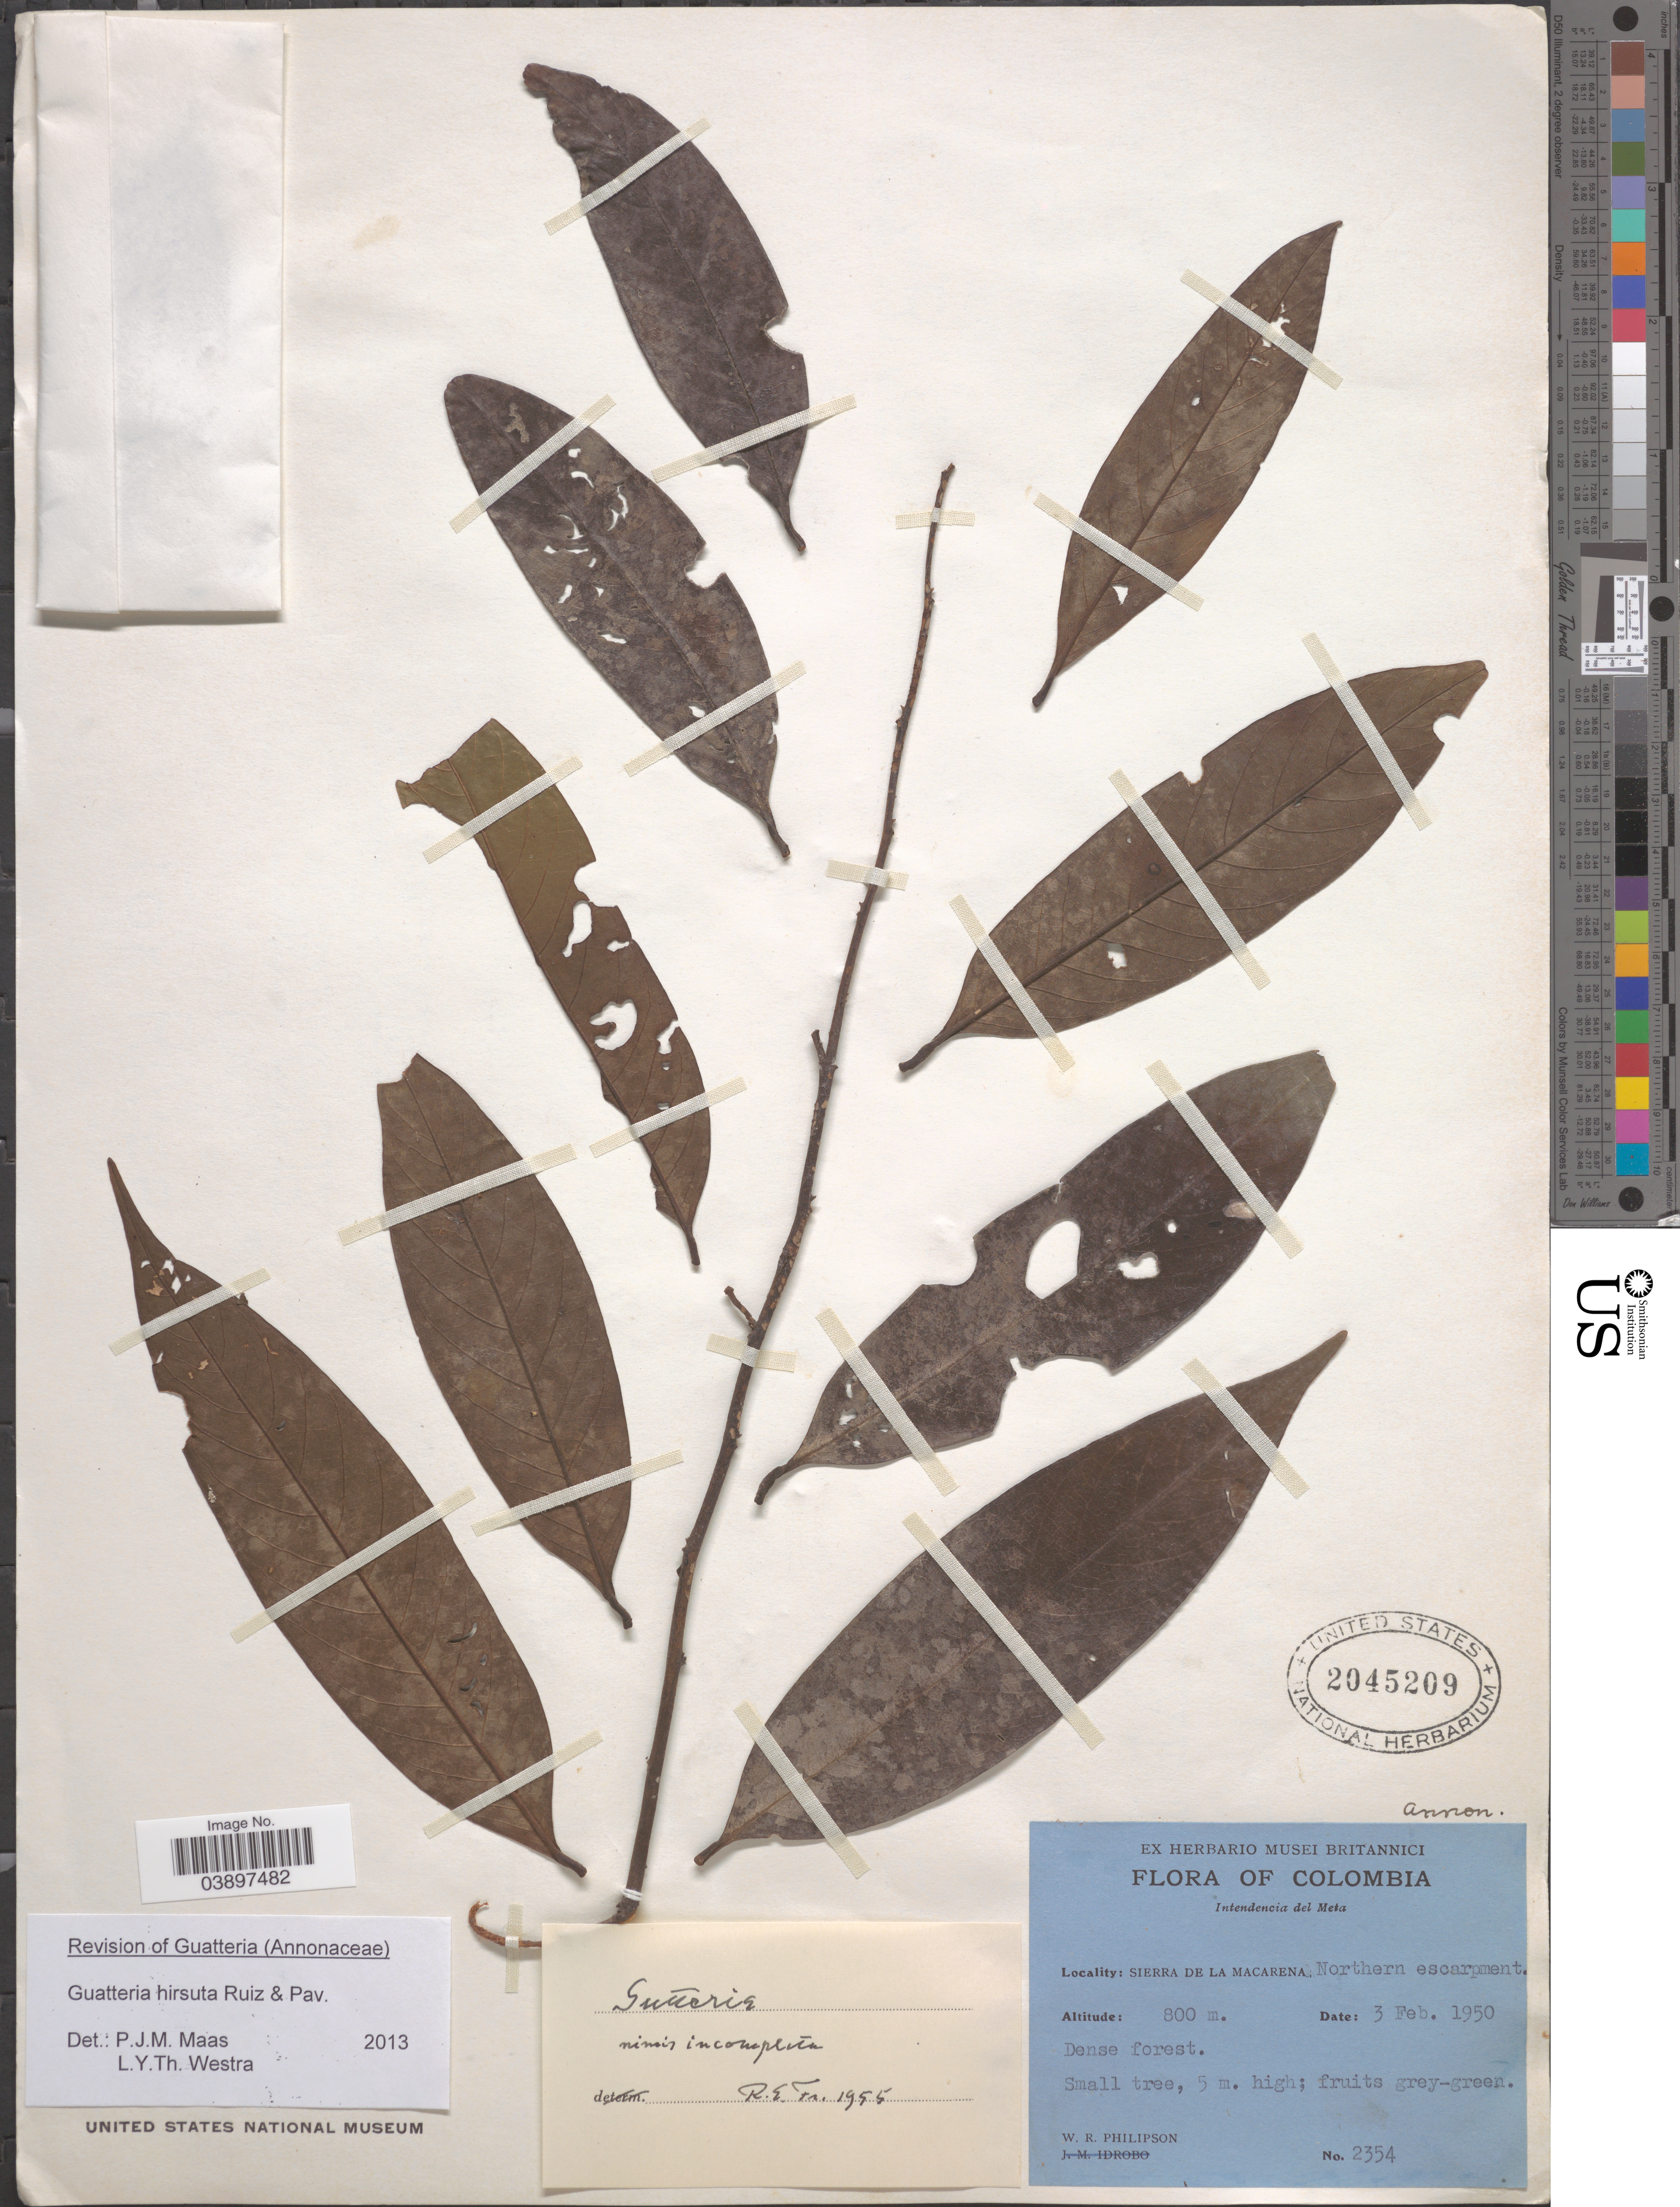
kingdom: Plantae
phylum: Tracheophyta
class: Magnoliopsida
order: Magnoliales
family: Annonaceae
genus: Guatteria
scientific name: Guatteria hirsuta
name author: Ruiz & Pav.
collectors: W. R. Philipson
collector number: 2354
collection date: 1950-02-03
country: Colombia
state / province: Meta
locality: Intendencia del Meta. Sierra de La Macarena. Northern escarpment.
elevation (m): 800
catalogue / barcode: US 2045209